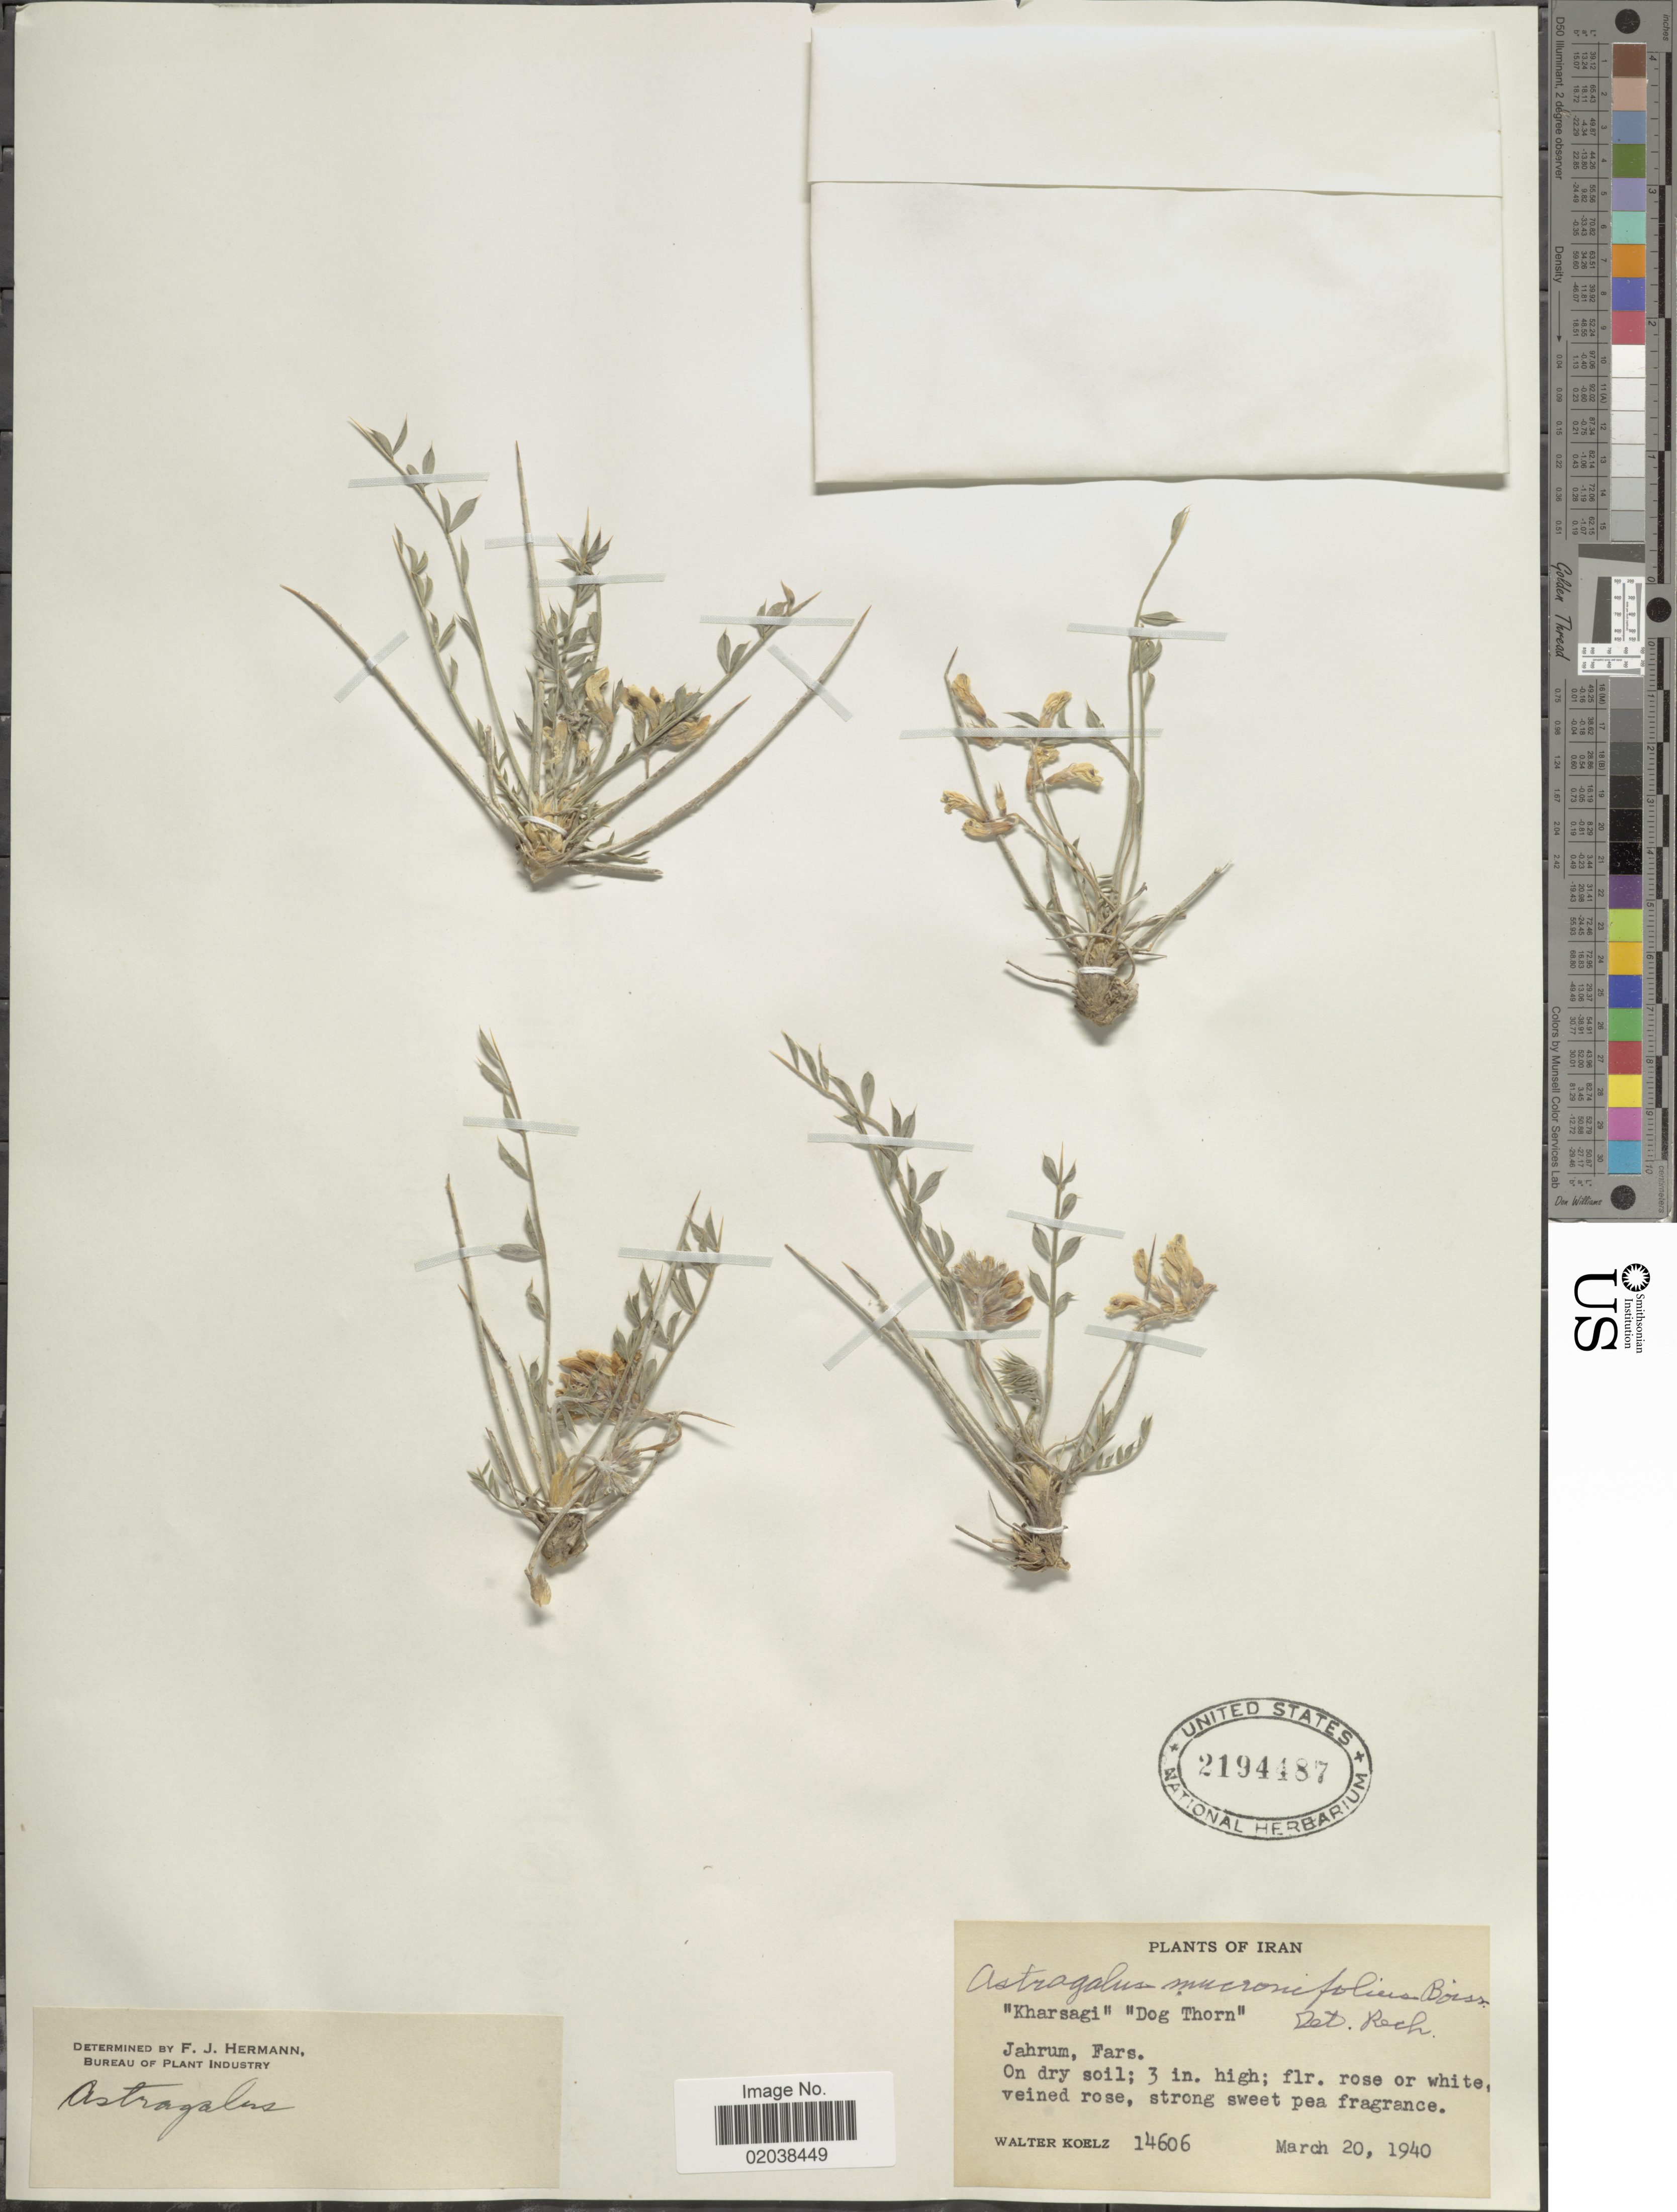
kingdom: Plantae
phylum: Tracheophyta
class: Magnoliopsida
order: Fabales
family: Fabaceae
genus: Astragalus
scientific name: Astragalus mucronifolius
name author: Boiss.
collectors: W. N. Koelz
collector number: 14606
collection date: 1940-03-20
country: Iran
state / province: Fars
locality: Jahrum, Fars.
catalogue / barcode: US 2194487